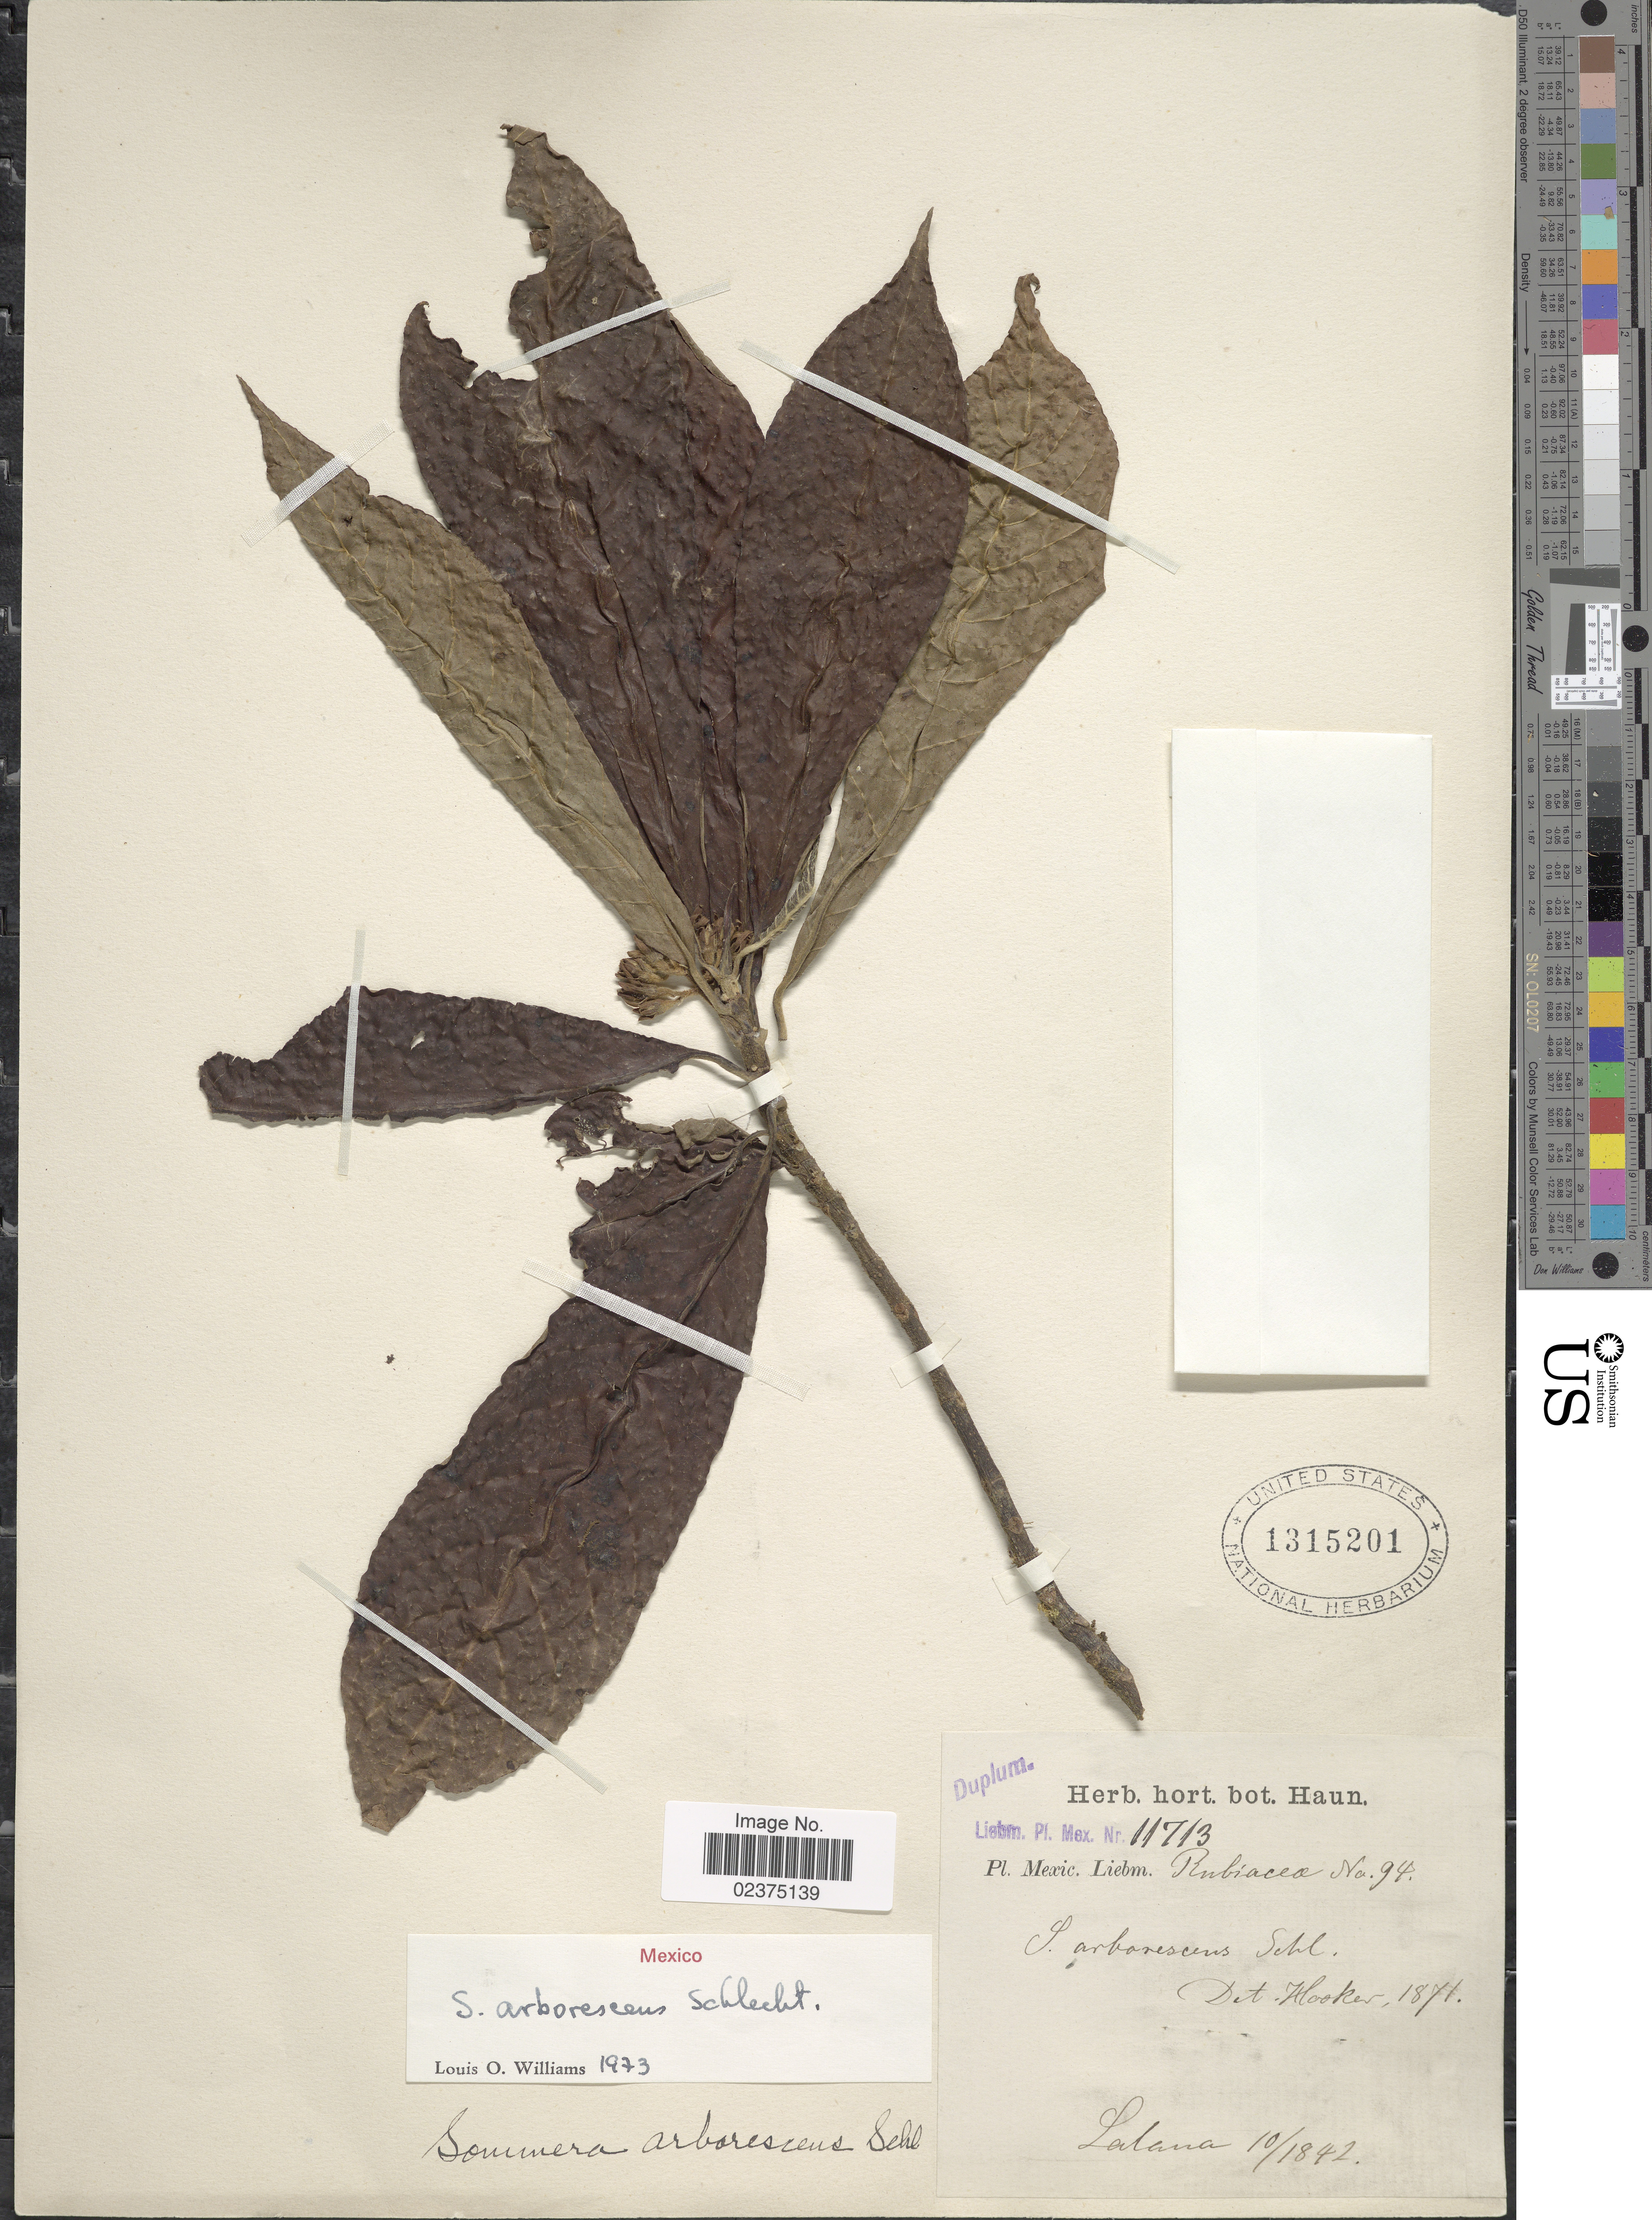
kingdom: Plantae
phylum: Tracheophyta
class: Magnoliopsida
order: Gentianales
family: Rubiaceae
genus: Sommera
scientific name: Sommera arborescens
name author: Schltdl.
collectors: Liebmann, --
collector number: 11713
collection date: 1842-10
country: Mexico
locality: Lalana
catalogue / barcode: US 1315201